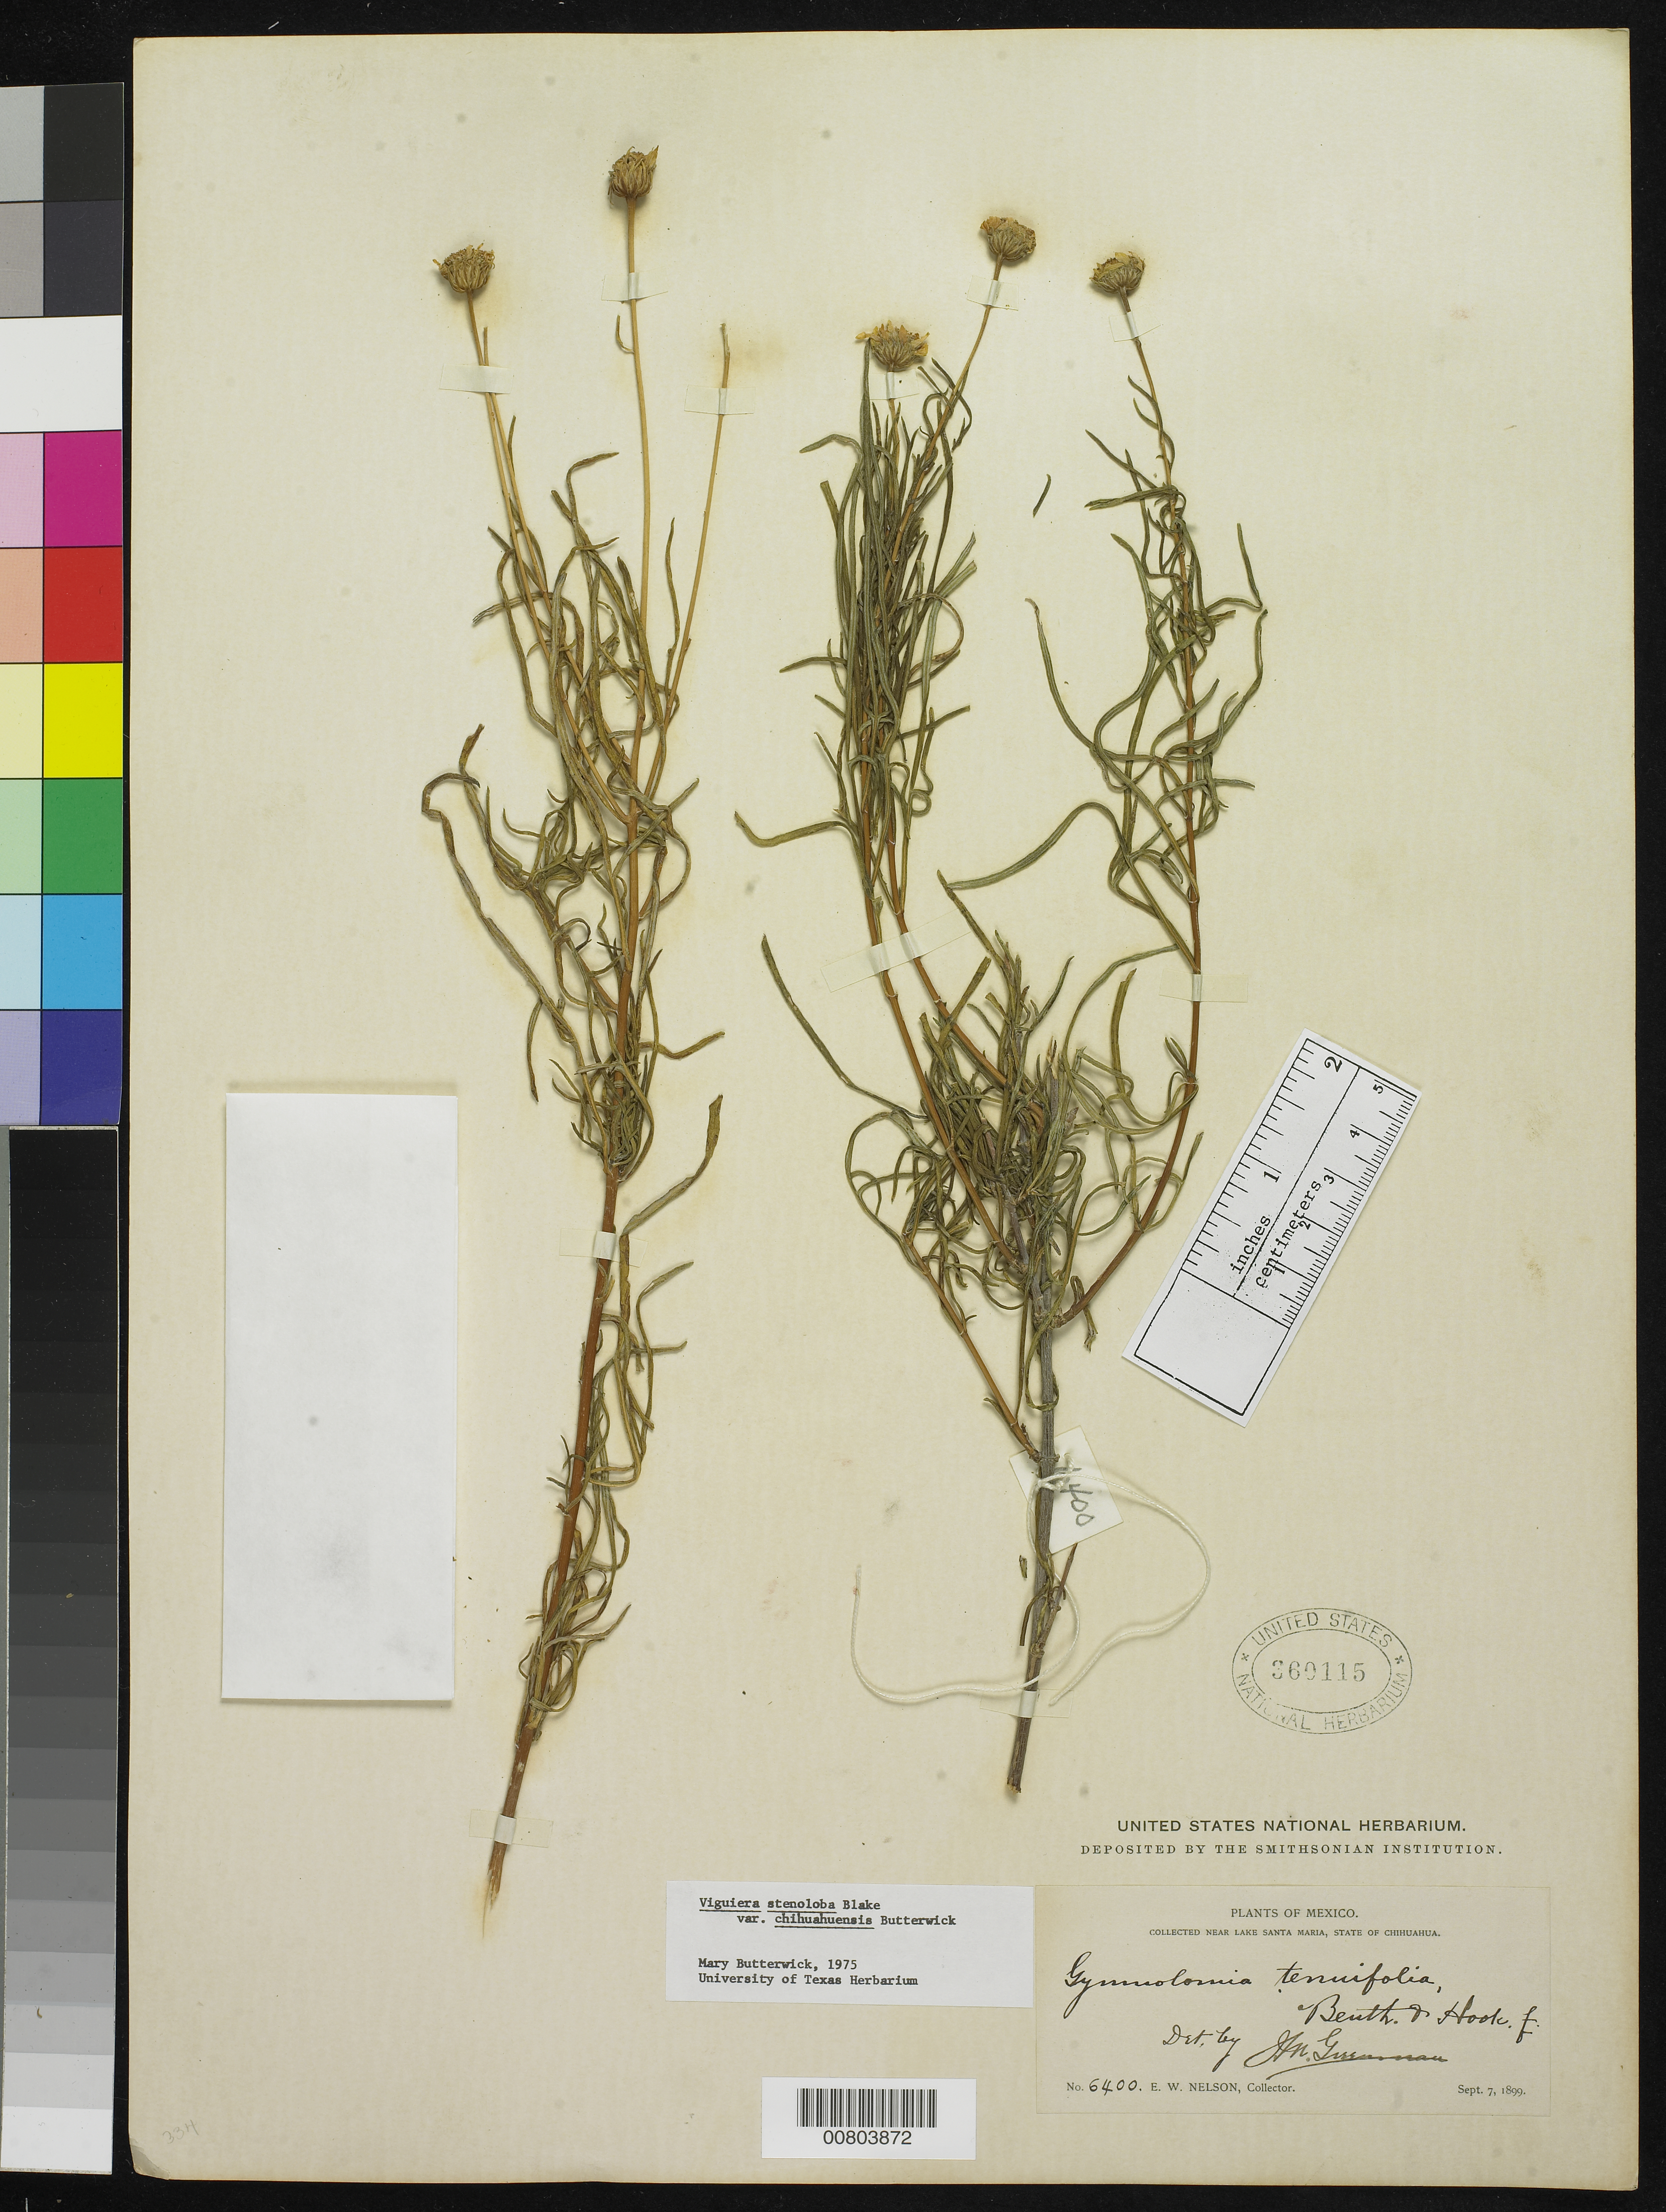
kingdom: Plantae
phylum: Tracheophyta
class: Magnoliopsida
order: Asterales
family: Asteraceae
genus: Viguiera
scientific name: Viguiera stenoloba var. chihuahuensis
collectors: E. W. Nelson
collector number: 6400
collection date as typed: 07 Sep 1899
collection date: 1899-09-07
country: Mexico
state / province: Chihuahua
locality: Near Lake Santa Maria, Chihuahua.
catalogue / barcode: US 360115